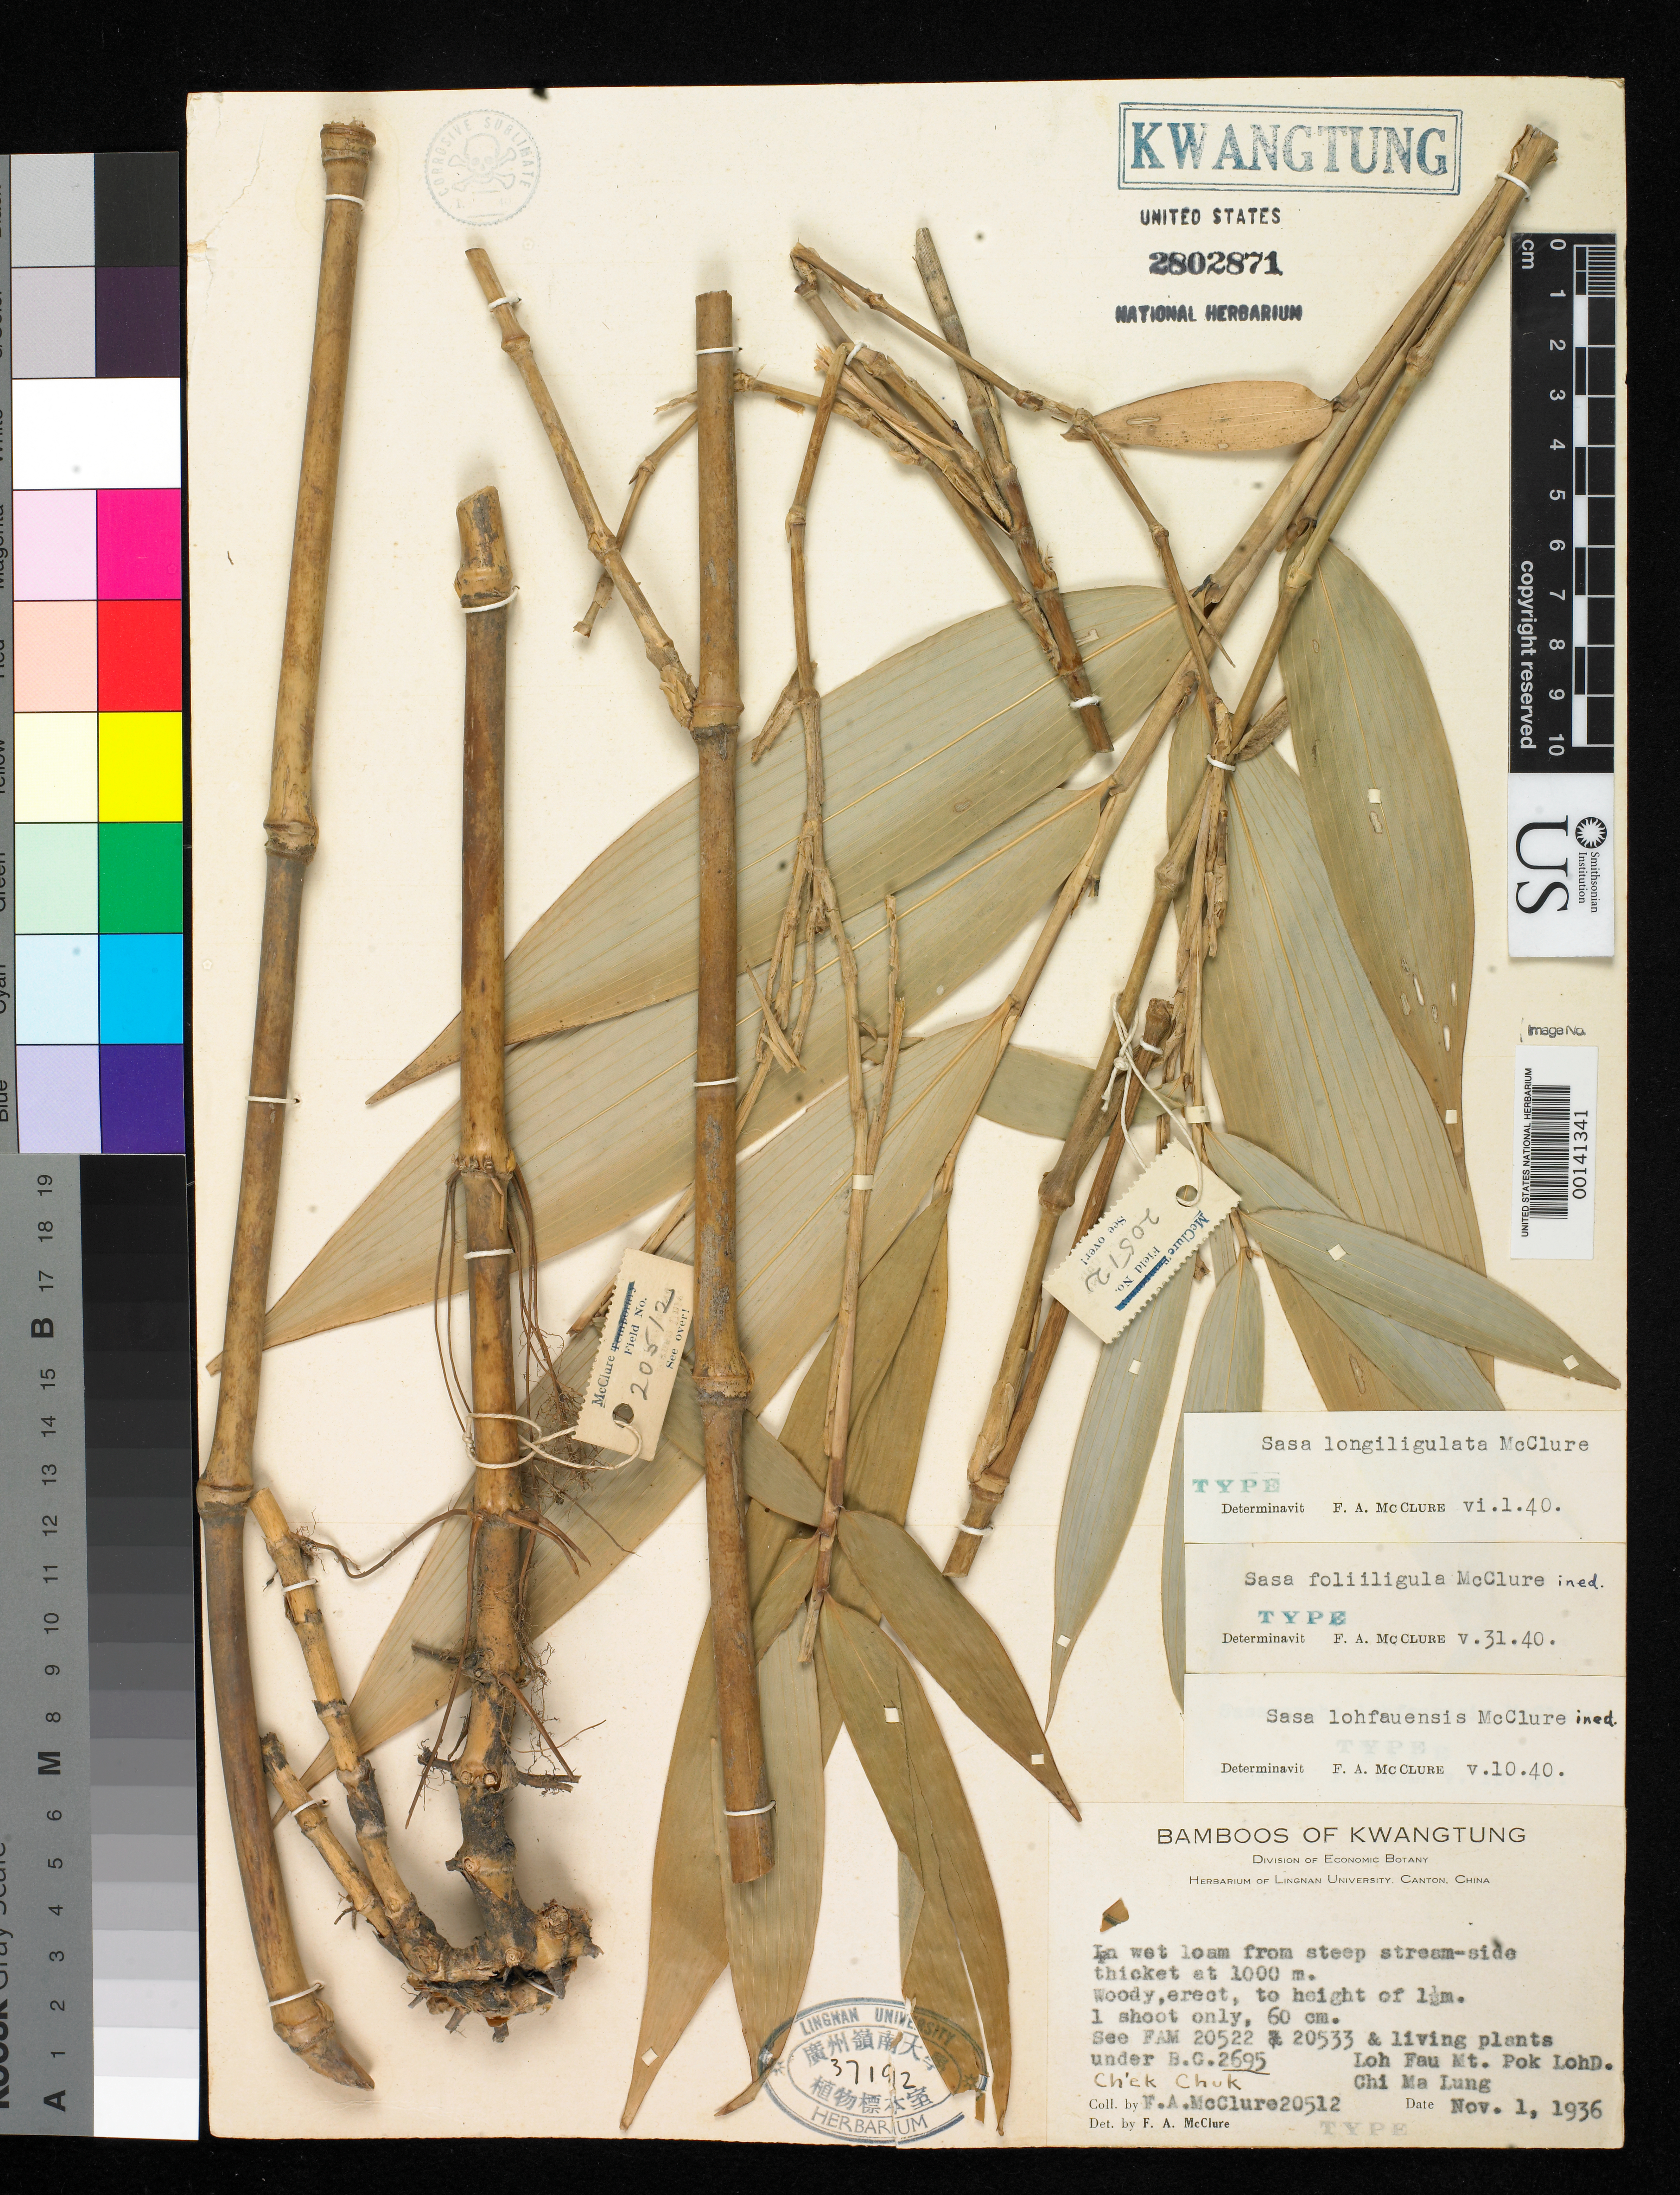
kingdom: Plantae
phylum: Tracheophyta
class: Liliopsida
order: Poales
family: Poaceae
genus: Sasa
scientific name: Sasa longiligulata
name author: McClure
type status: Type Collection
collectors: F. A. McClure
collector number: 20512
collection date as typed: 01 Nov 1936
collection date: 1936-11-01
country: China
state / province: Guangdong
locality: Poh-lo District, Loh Fau Mt., Chi Ma Lung.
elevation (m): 1000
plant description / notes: Permanently on loan to USNH; Lingnan Univ. # 37192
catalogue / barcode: US 2802871